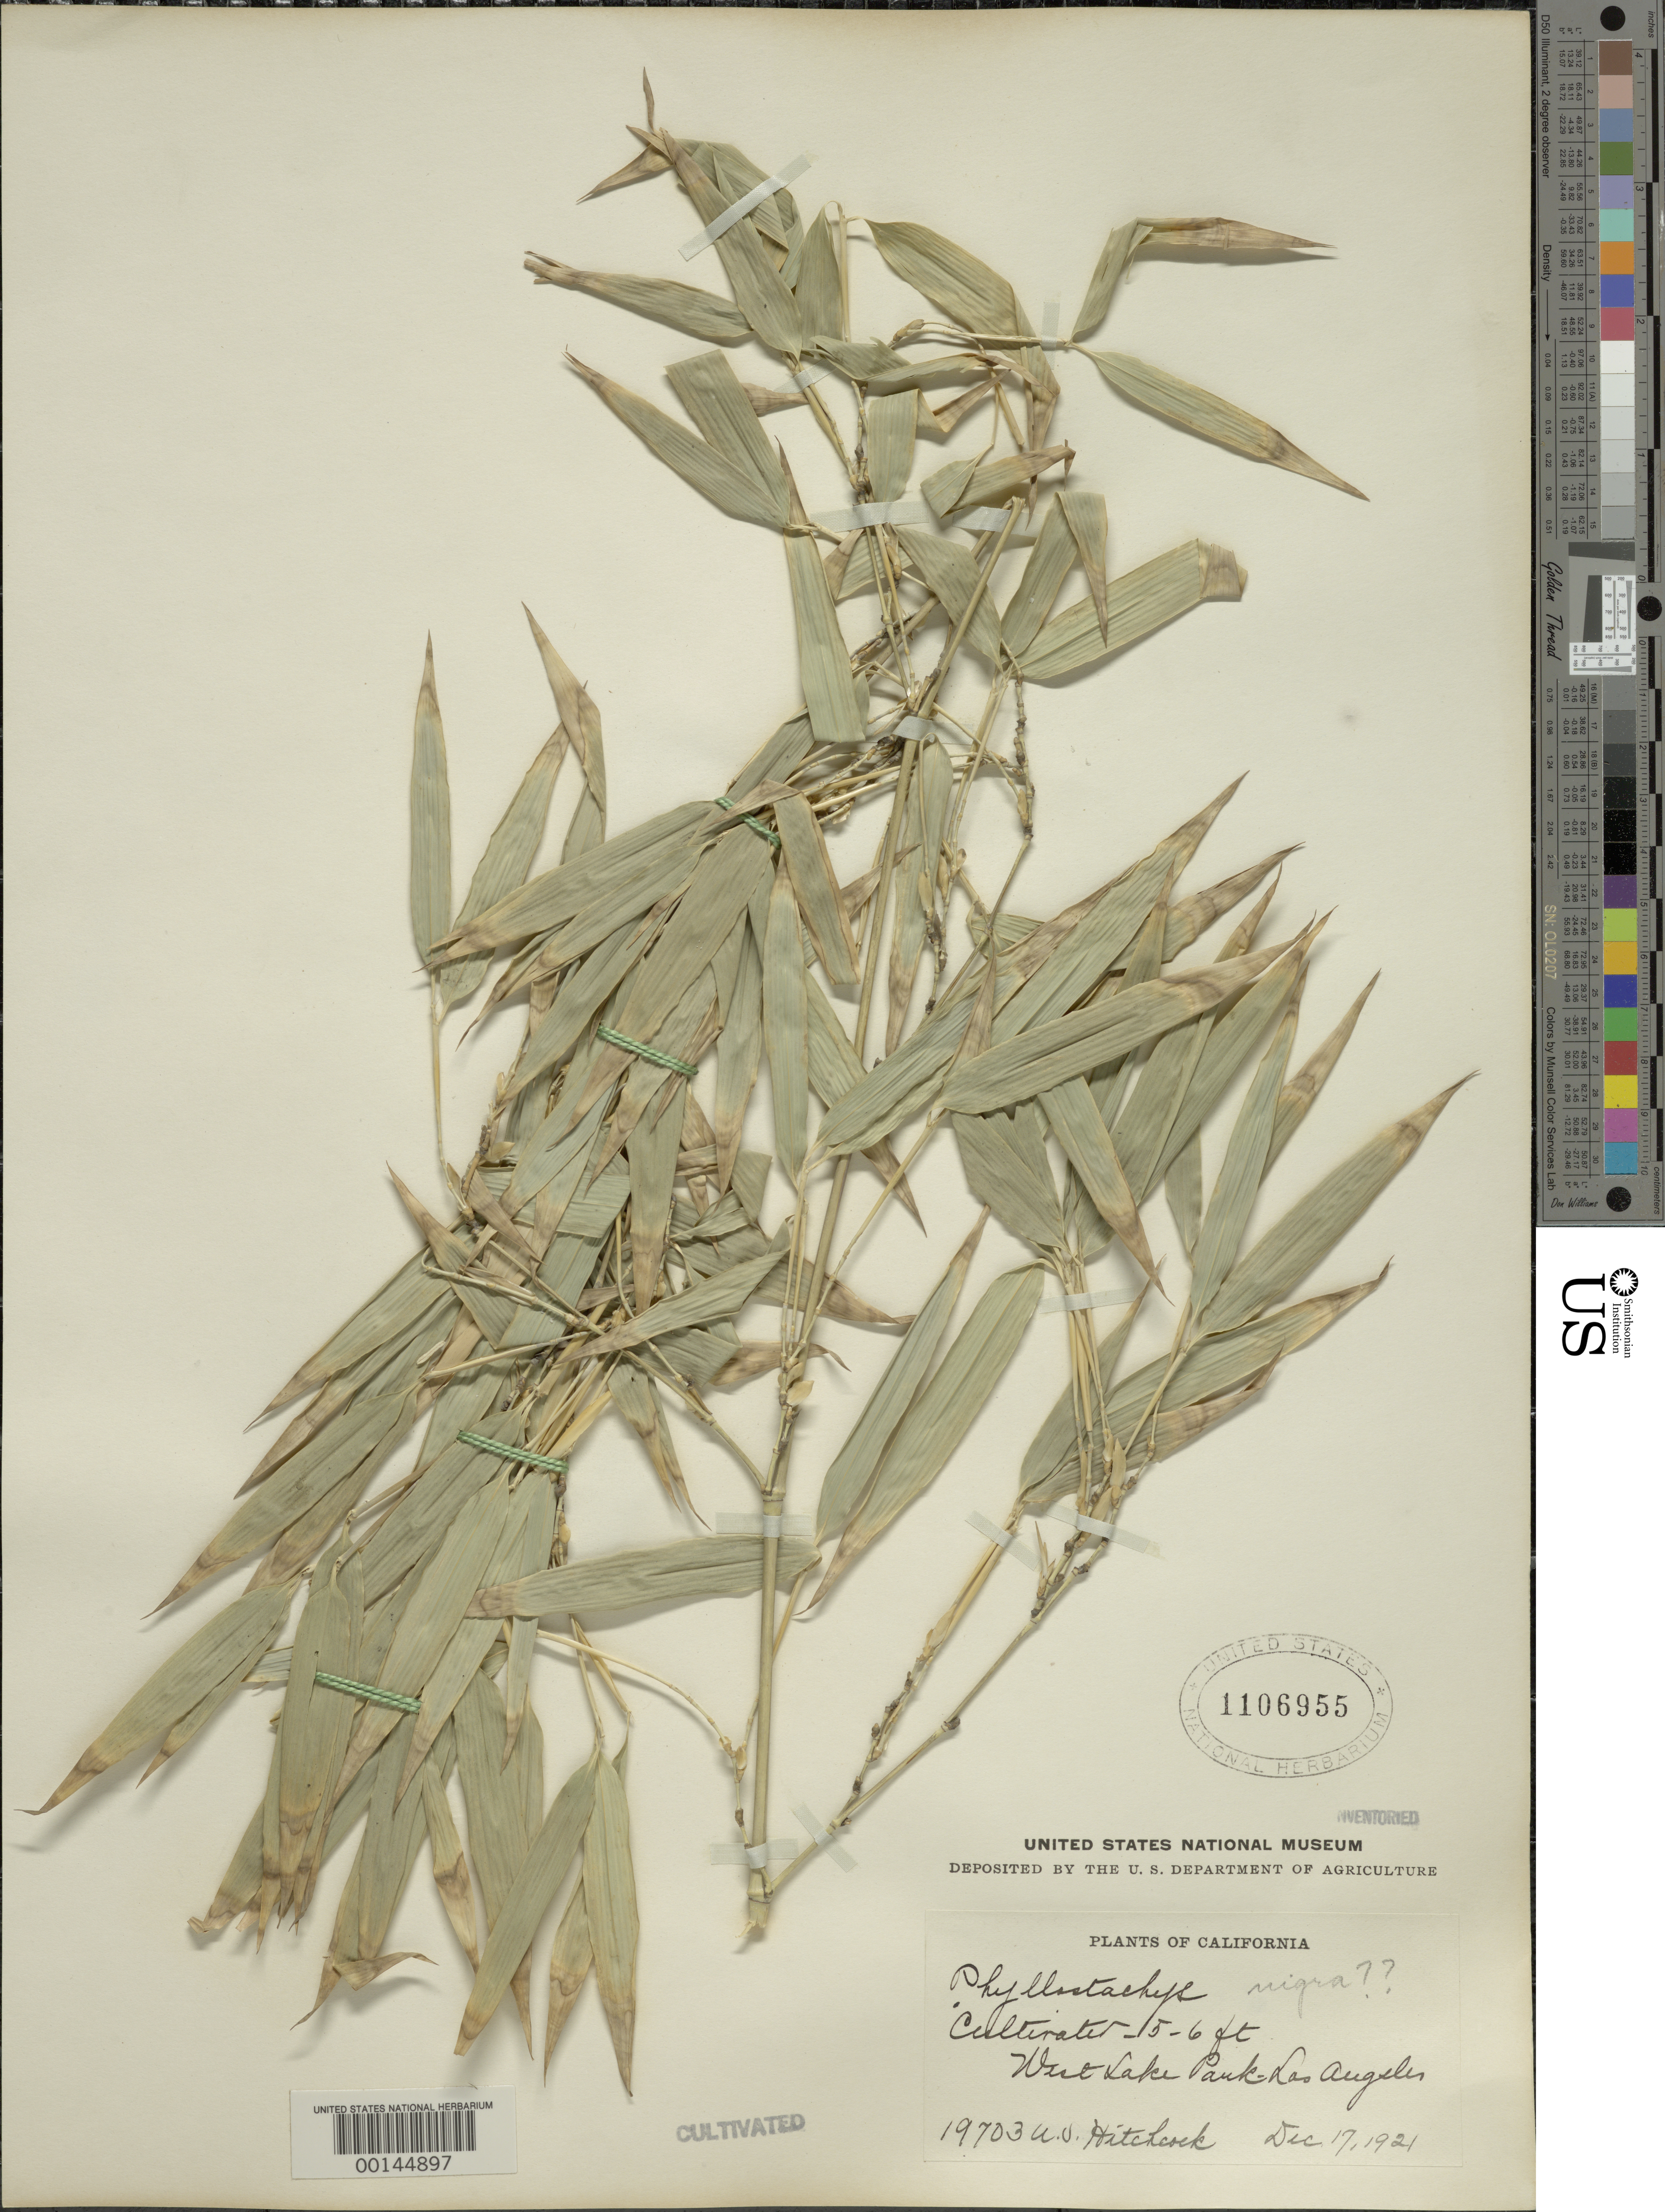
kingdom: Plantae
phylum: Tracheophyta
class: Liliopsida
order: Poales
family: Poaceae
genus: Phyllostachys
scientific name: Phyllostachys nigra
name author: (Lodd. ex Lindl.) Munro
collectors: A. S. Hitchcock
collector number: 19703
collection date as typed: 17 Dec 1921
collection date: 1921-12-17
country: United States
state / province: California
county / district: Los Angeles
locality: Los angeles, west lake park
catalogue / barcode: US 1106955